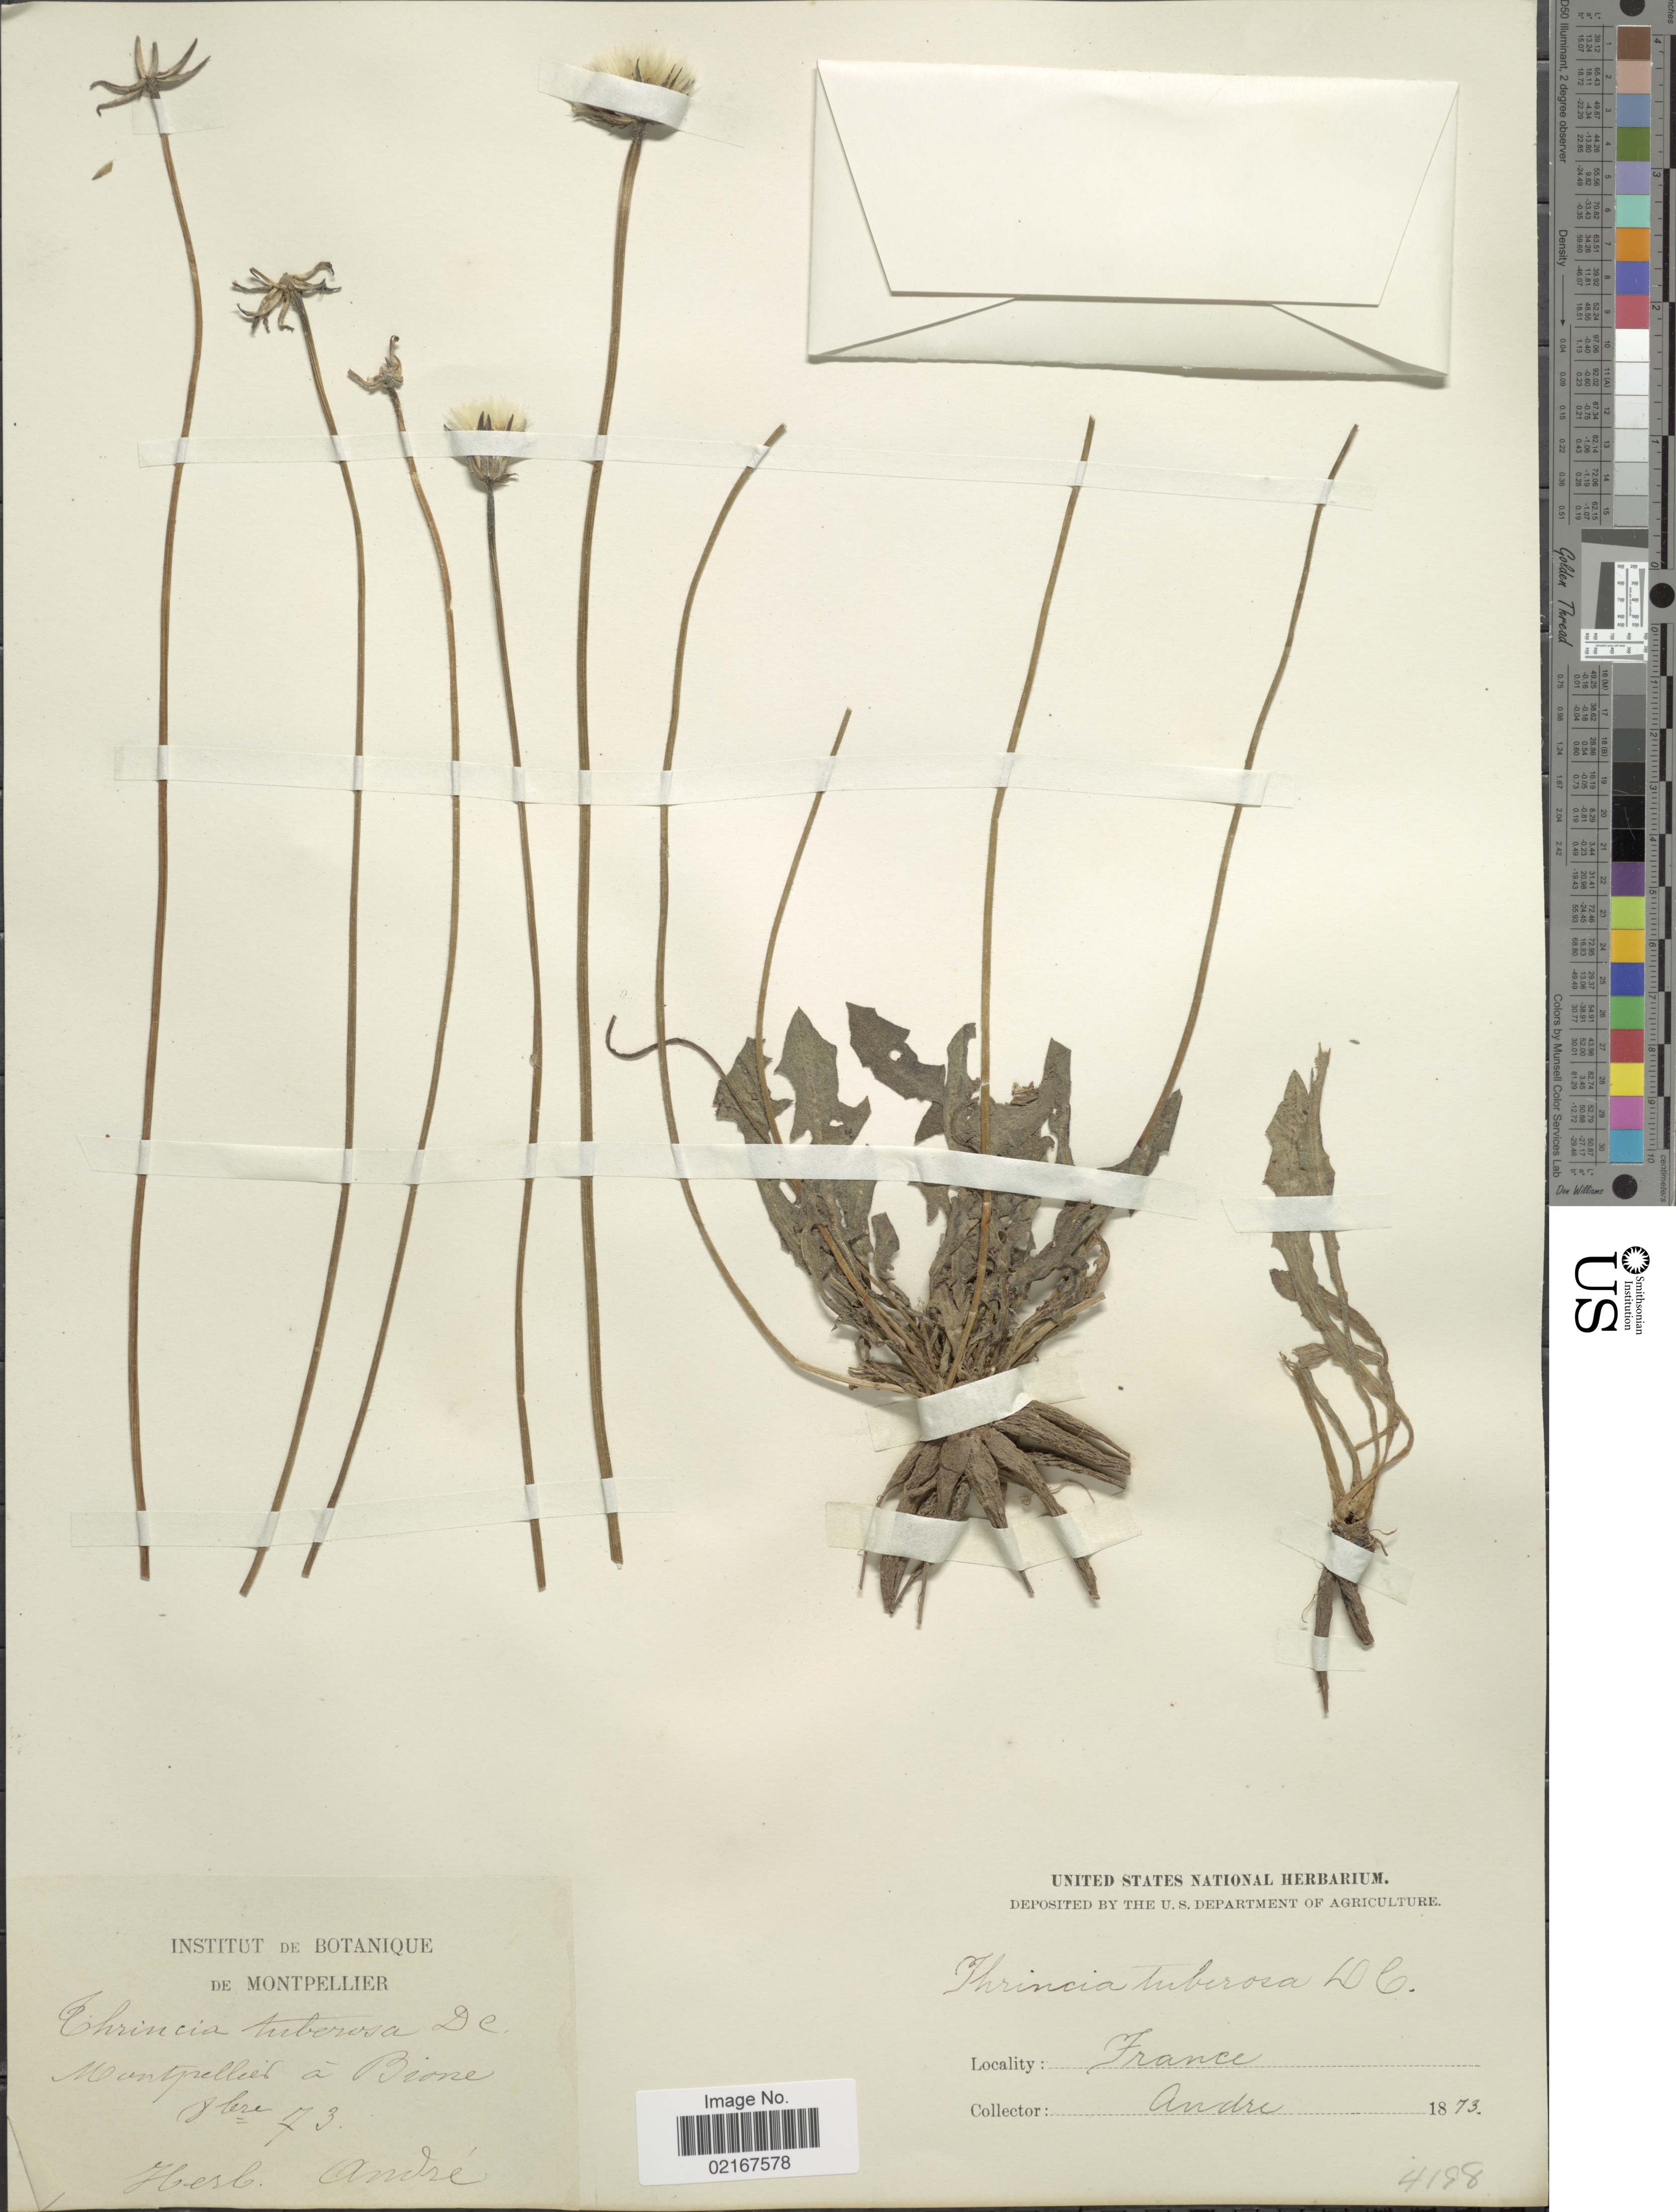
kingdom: Plantae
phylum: Tracheophyta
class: Magnoliopsida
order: Asterales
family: Asteraceae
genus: Leontodon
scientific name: Leontodon tuberosus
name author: L.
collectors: André, --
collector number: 4188*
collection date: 1873-10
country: France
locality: Montpellier a Bione